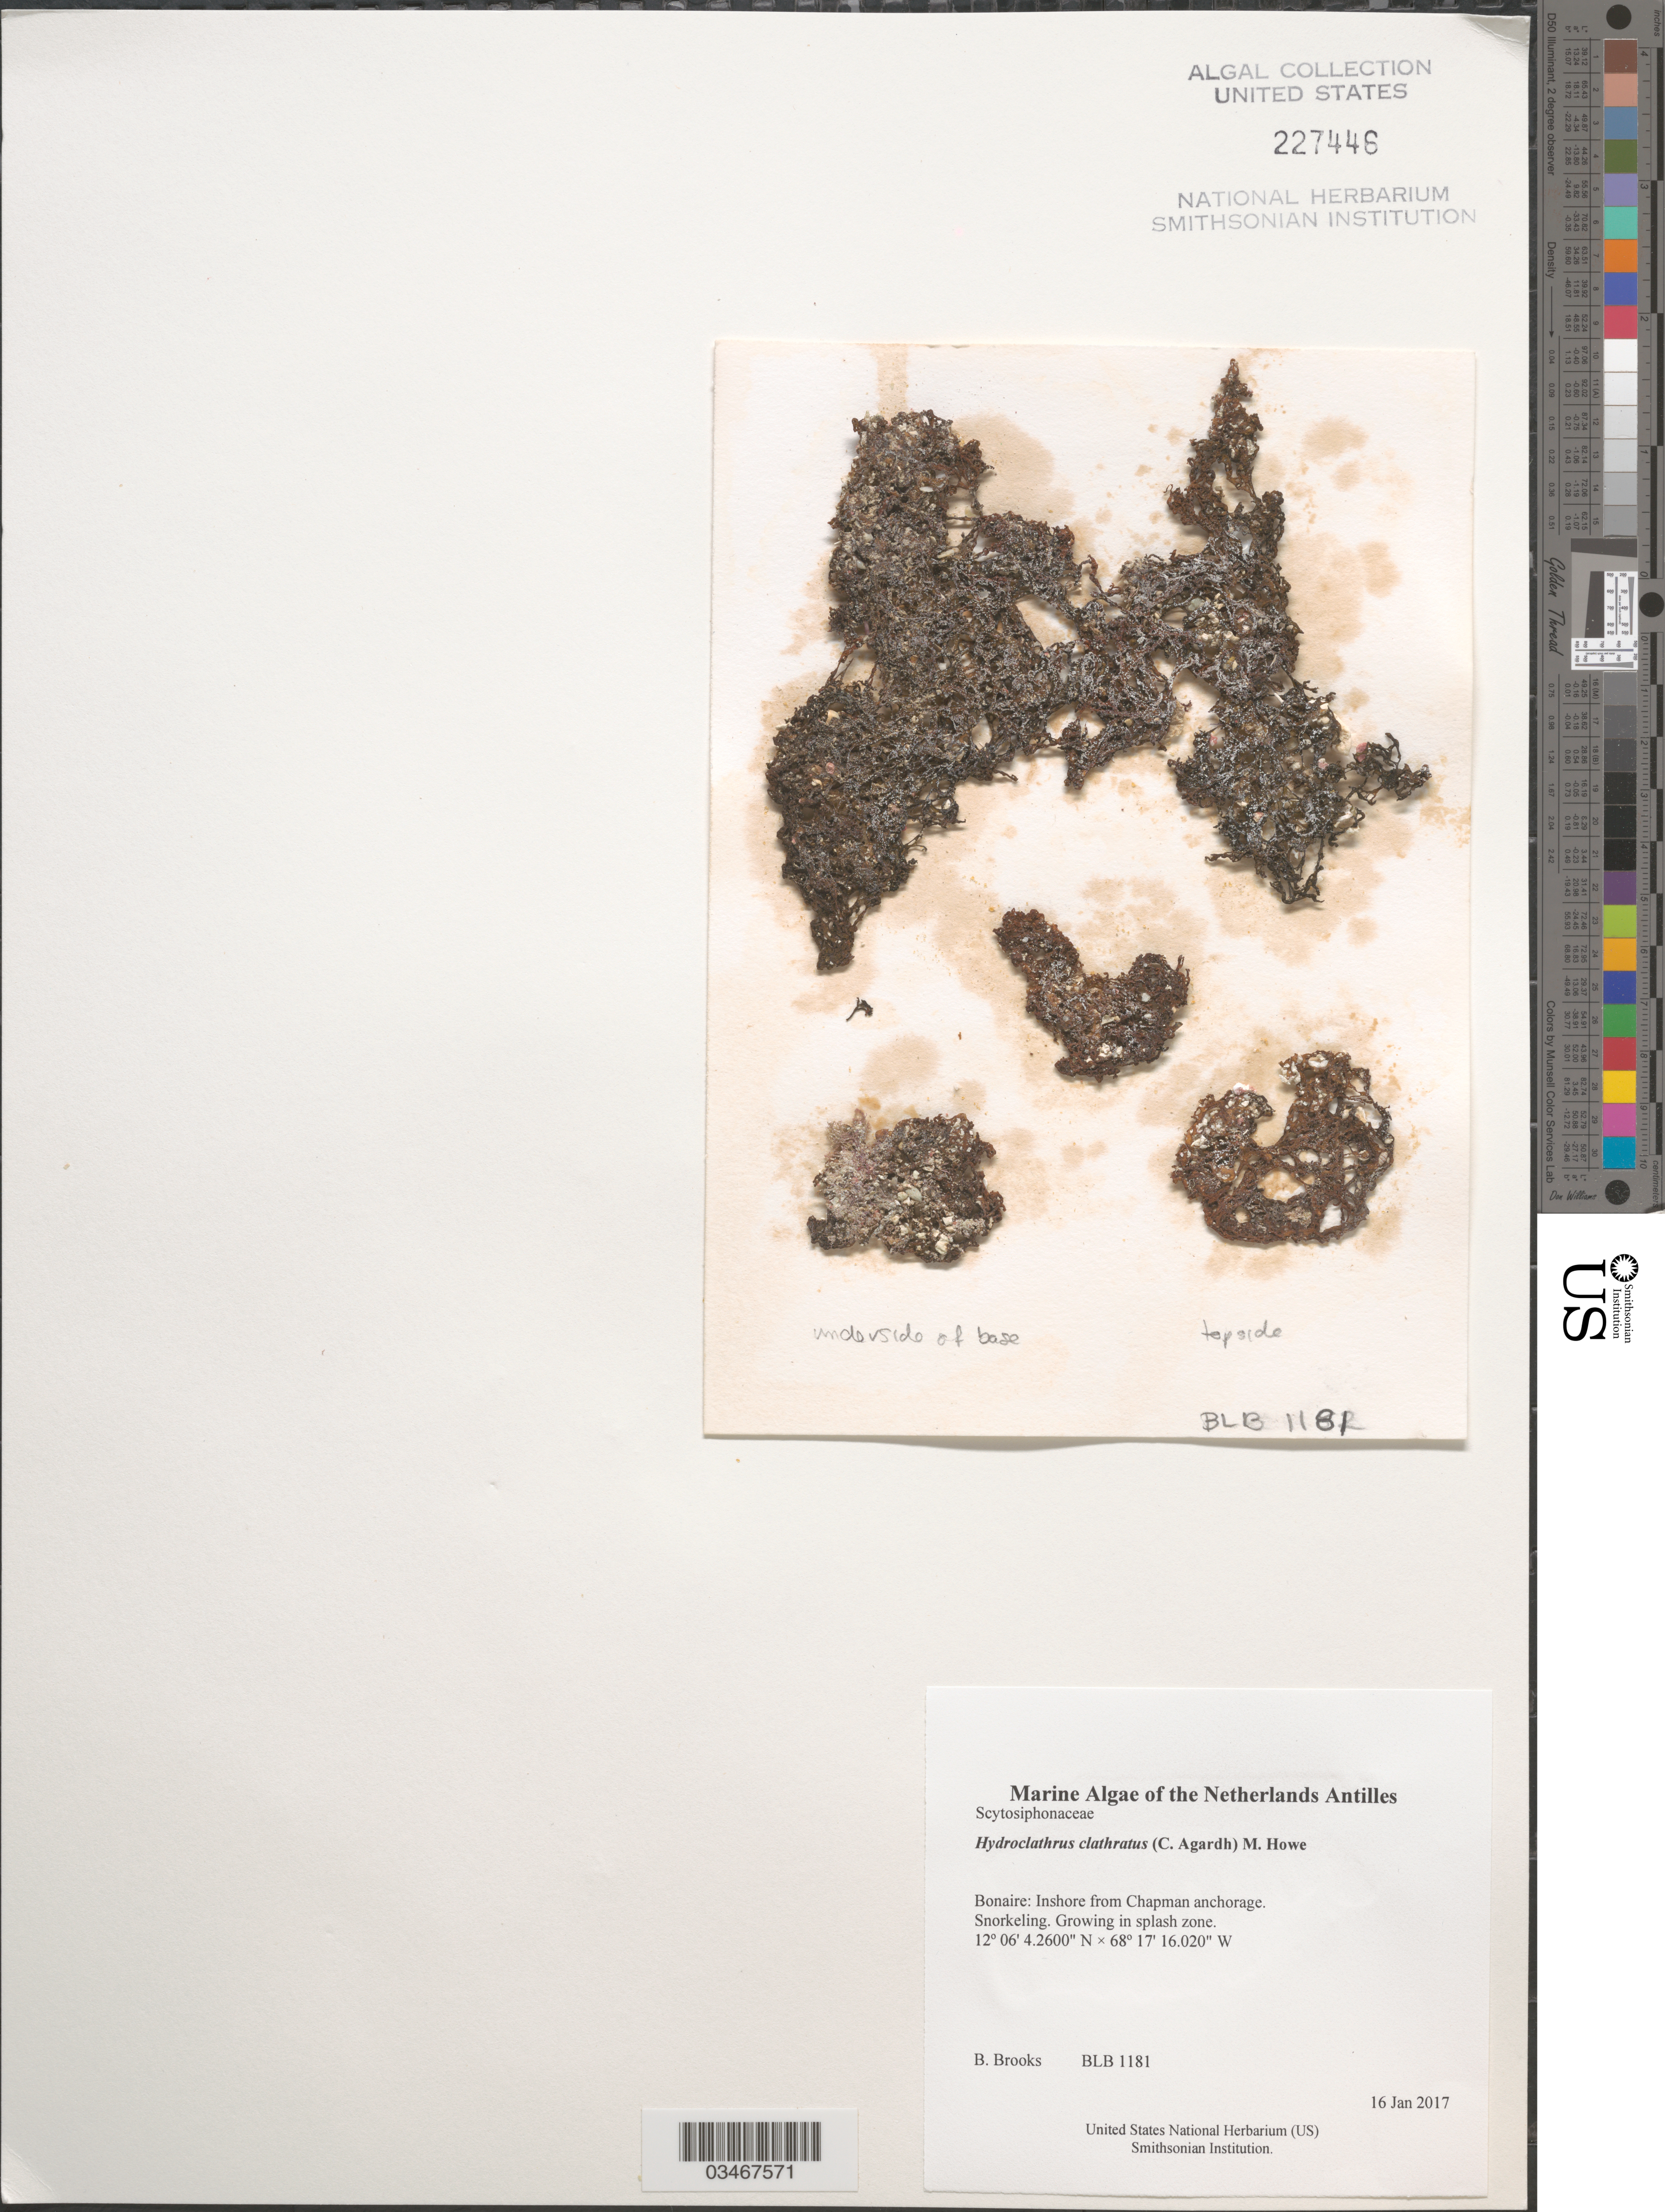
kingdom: Chromista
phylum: Ochrophyta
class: Phaeophyceae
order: Scytosiphonales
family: Scytosiphonaceae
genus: Hydroclathrus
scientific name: Hydroclathrus clathratus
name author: (C. Agardh) M. Howe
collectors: B. Brooks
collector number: BLB 1181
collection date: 2017-01-16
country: Netherlands Antilles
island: Bonaire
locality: Inshore from Chapman anchorage. Snorkeling.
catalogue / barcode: US 227446